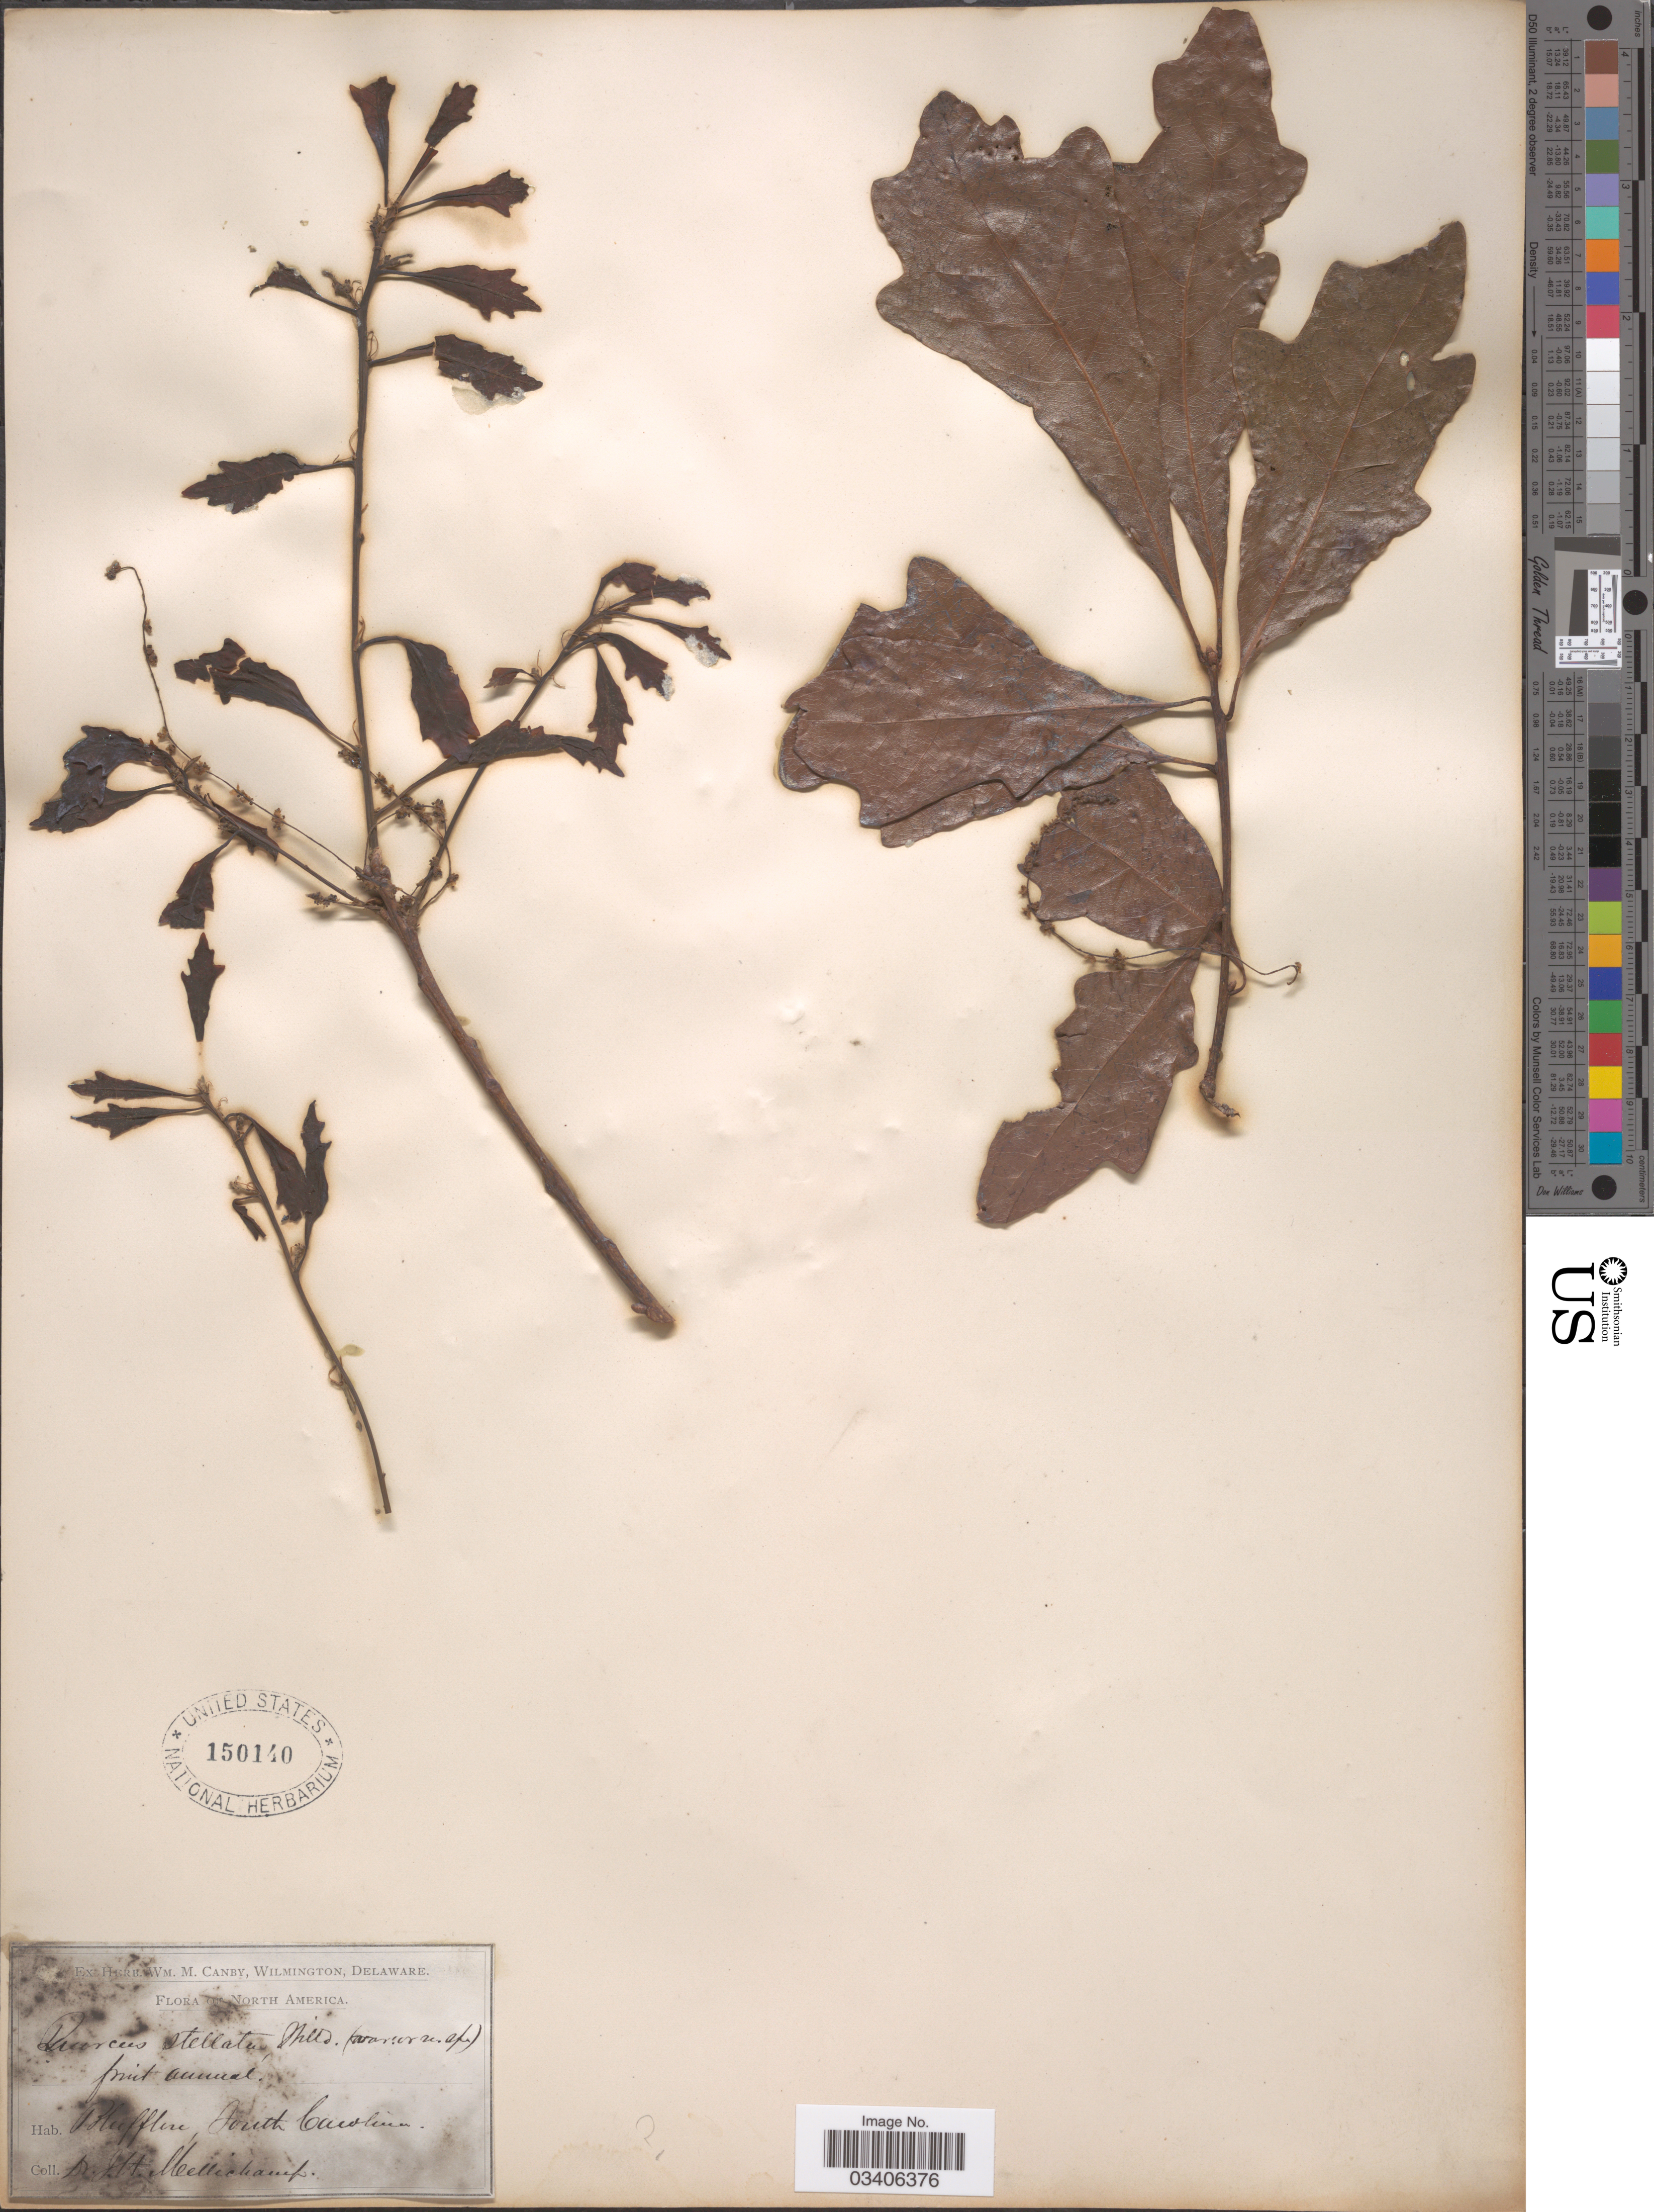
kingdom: Plantae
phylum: Tracheophyta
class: Magnoliopsida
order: Fagales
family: Fagaceae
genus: Quercus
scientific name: Quercus lyrata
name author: Walter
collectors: J. H. Mellichamp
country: United States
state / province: South Carolina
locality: Bluffton.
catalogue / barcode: US 150140